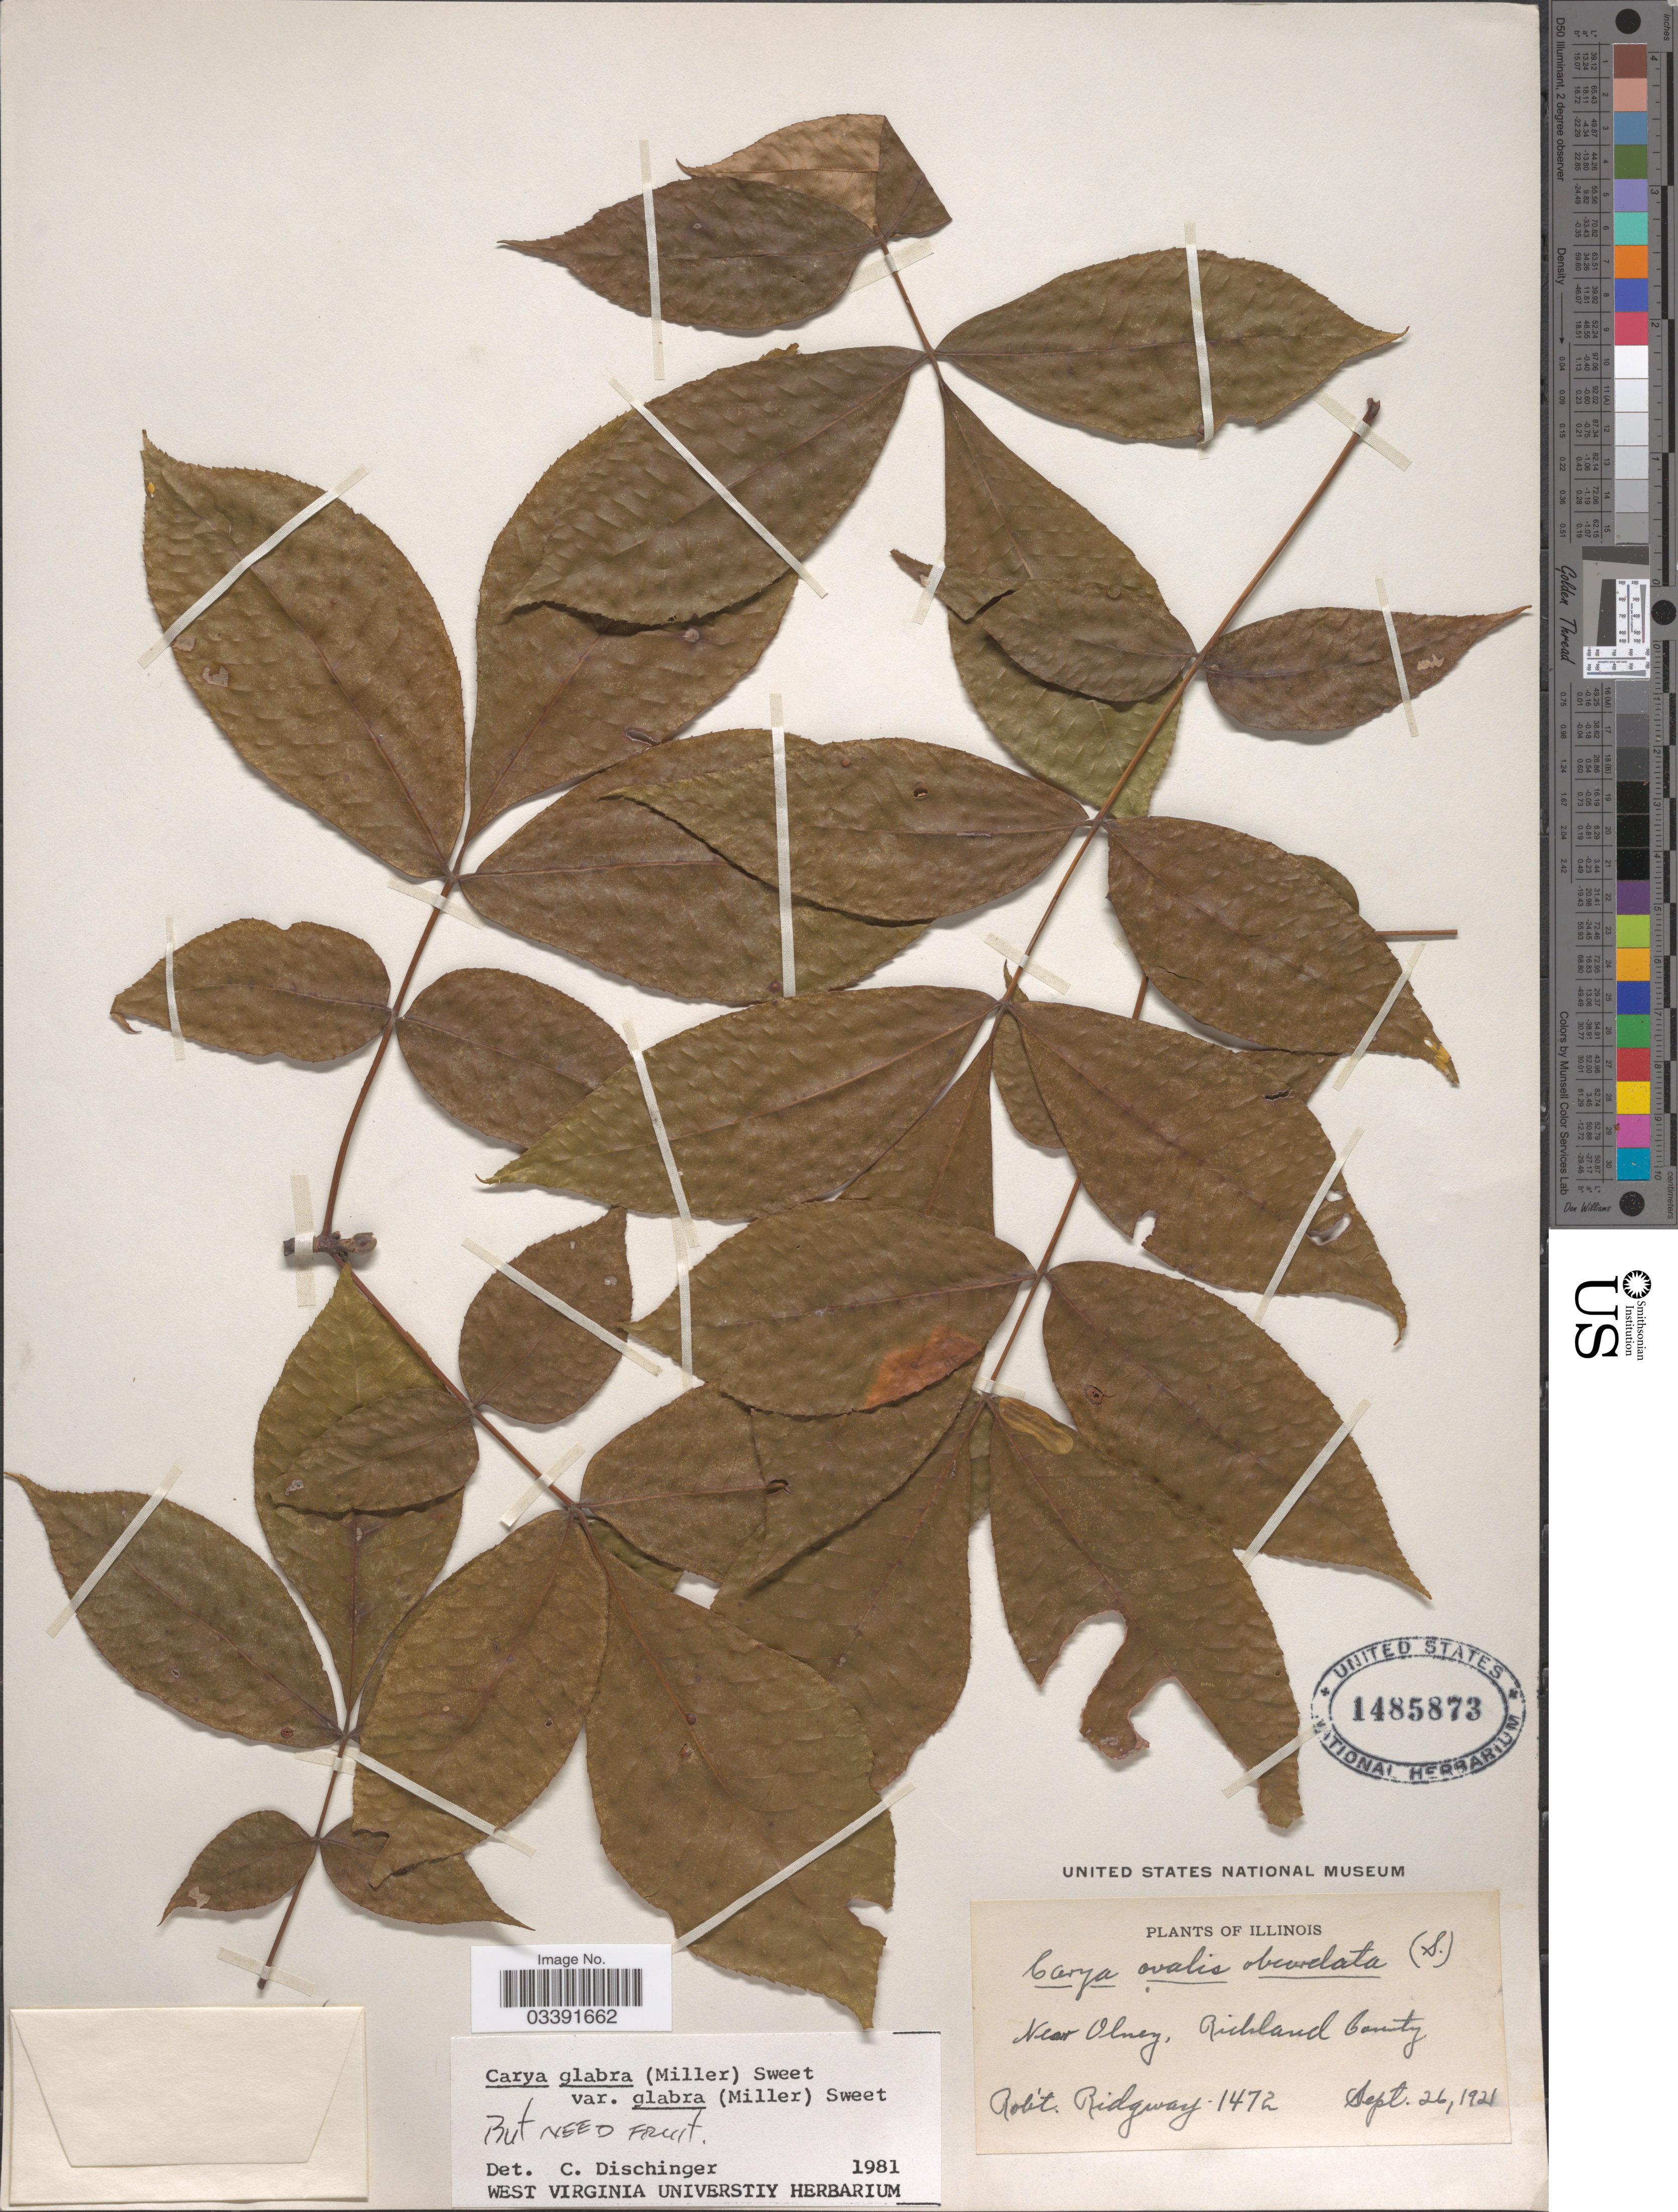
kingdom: Plantae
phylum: Tracheophyta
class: Magnoliopsida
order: Fagales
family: Juglandaceae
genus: Carya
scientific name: Carya glabra var. glabra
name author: (Mill.) Sweet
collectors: R. Ridgway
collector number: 1472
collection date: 1921-09-26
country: United States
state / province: Illinois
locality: Near Olney, Richland County.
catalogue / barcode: US 1485873